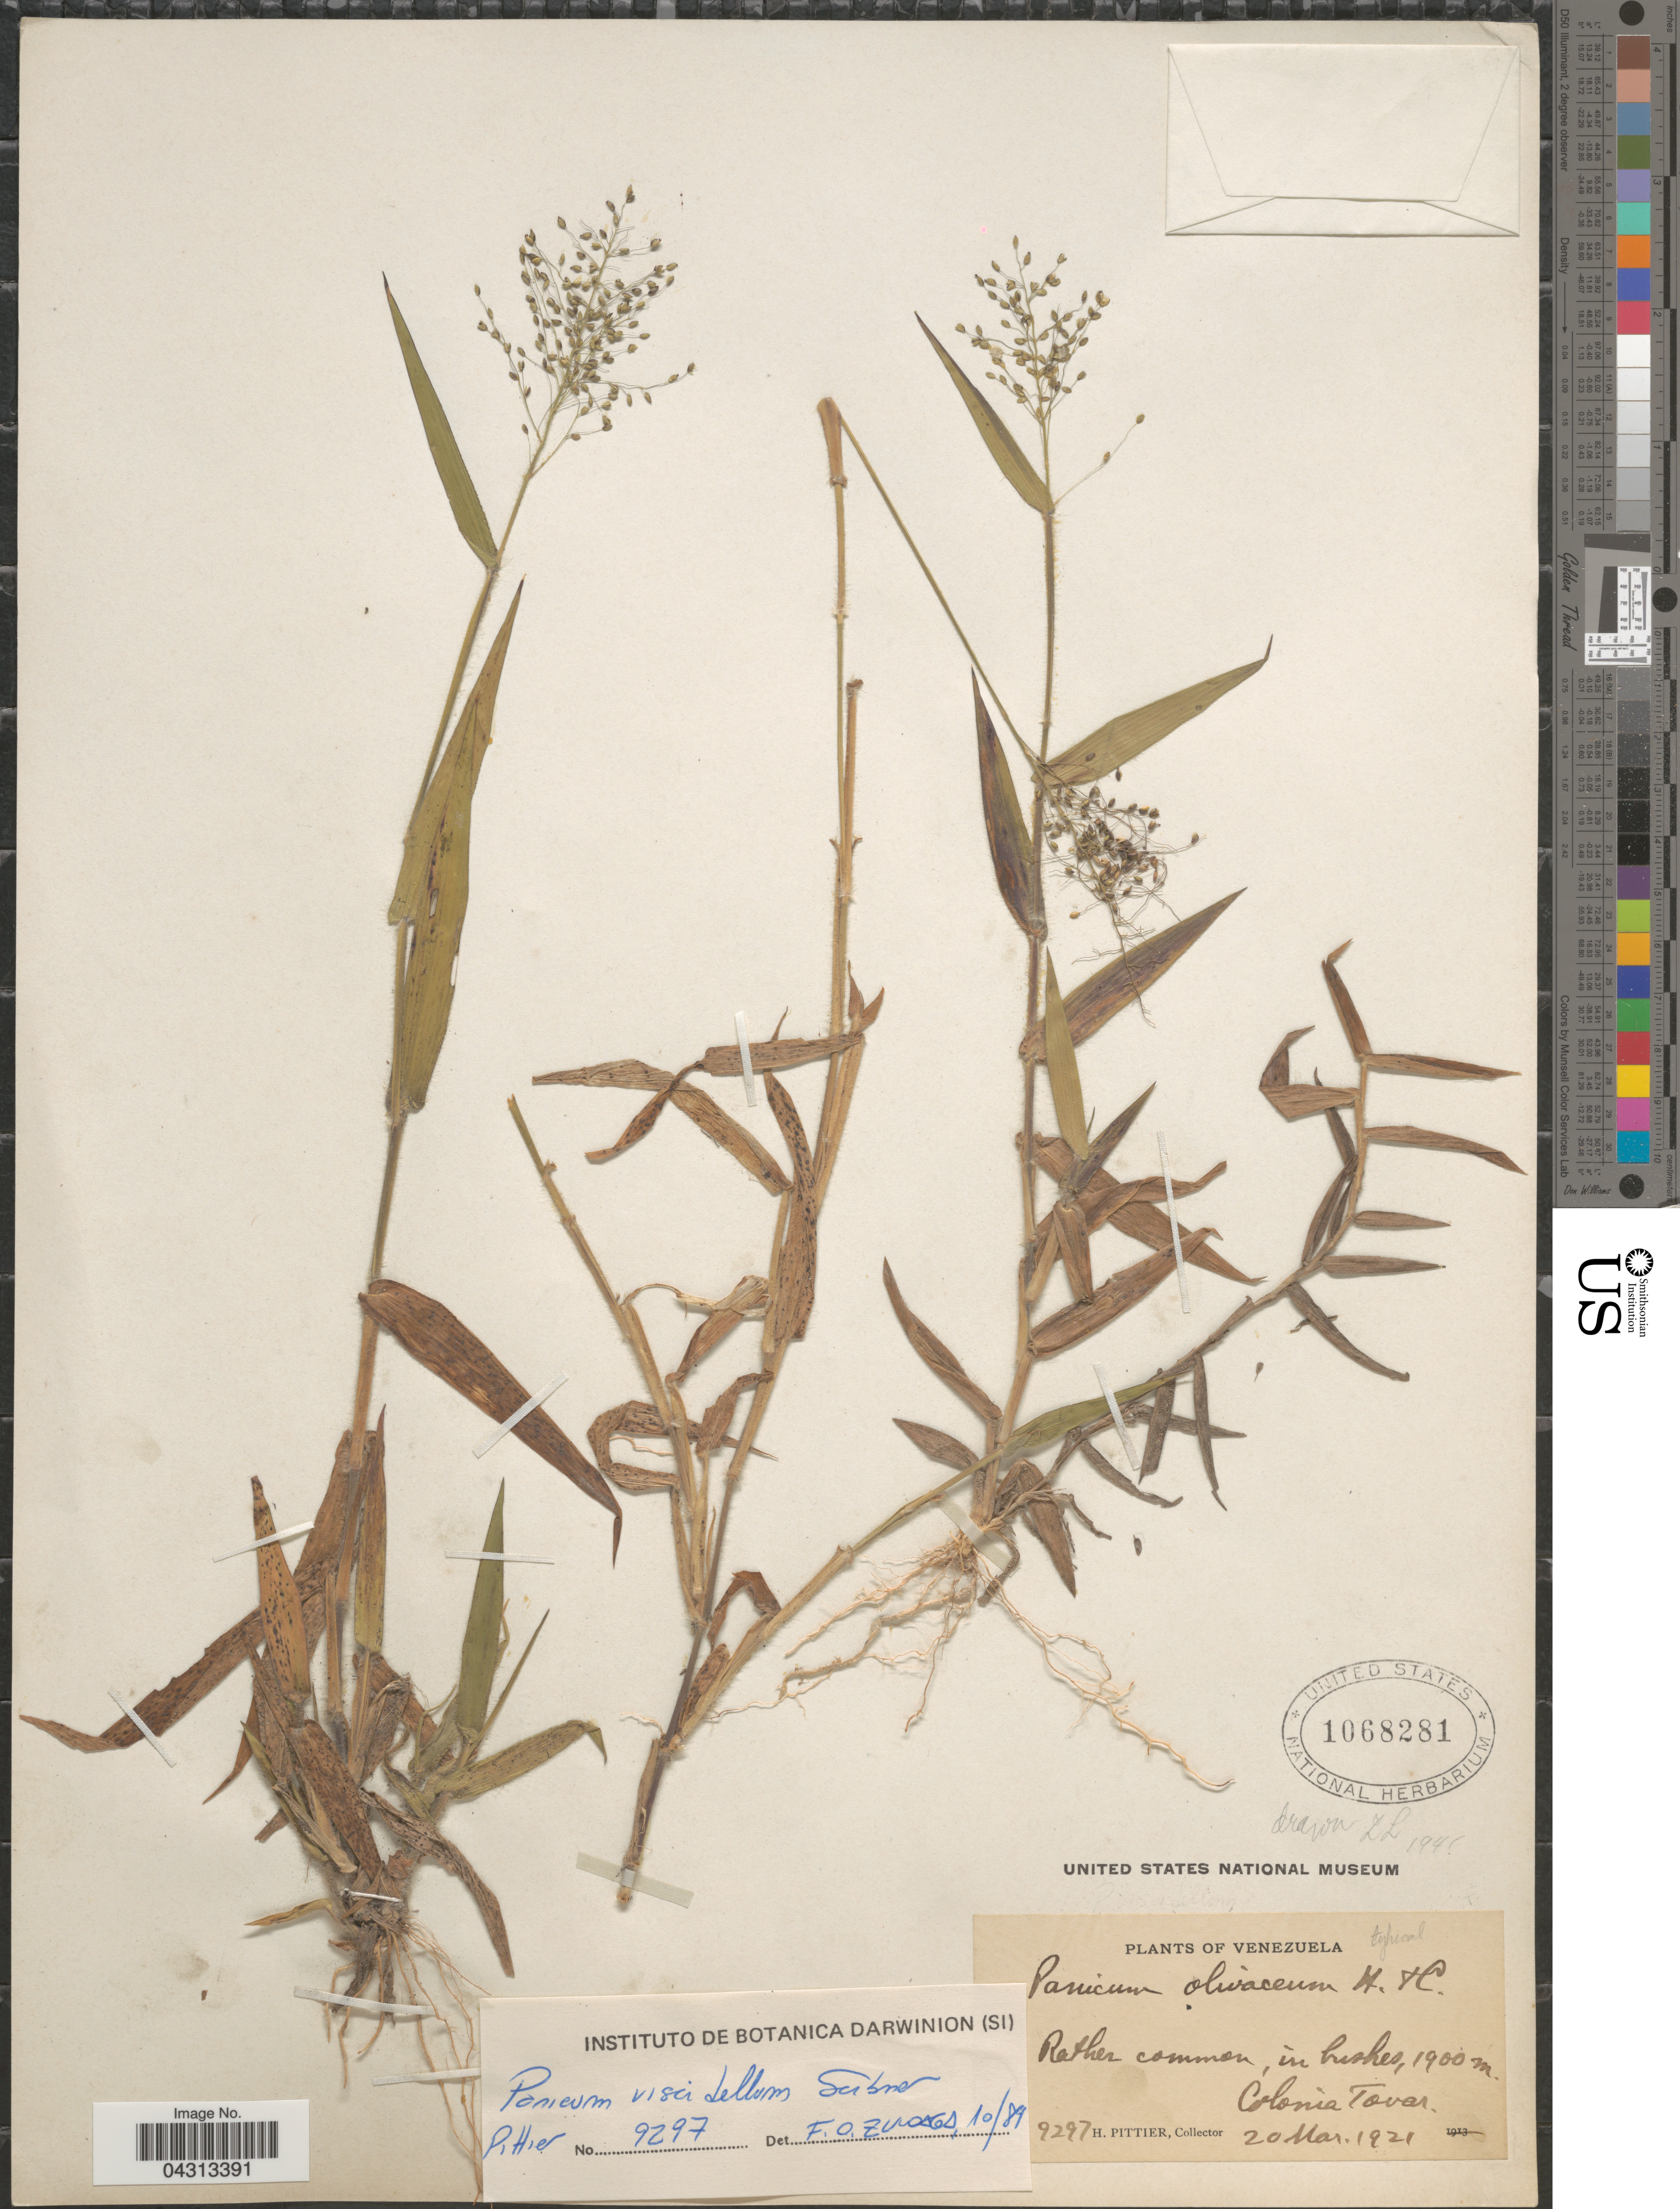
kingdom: Plantae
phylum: Tracheophyta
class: Liliopsida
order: Poales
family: Poaceae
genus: Dichanthelium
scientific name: Dichanthelium viscidellum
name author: (Scribn.) Gould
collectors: H. F. Pittier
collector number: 9297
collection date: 1921-03-20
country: Venezuela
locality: Colonia Tovar.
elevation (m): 1900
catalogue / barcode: US 1068281